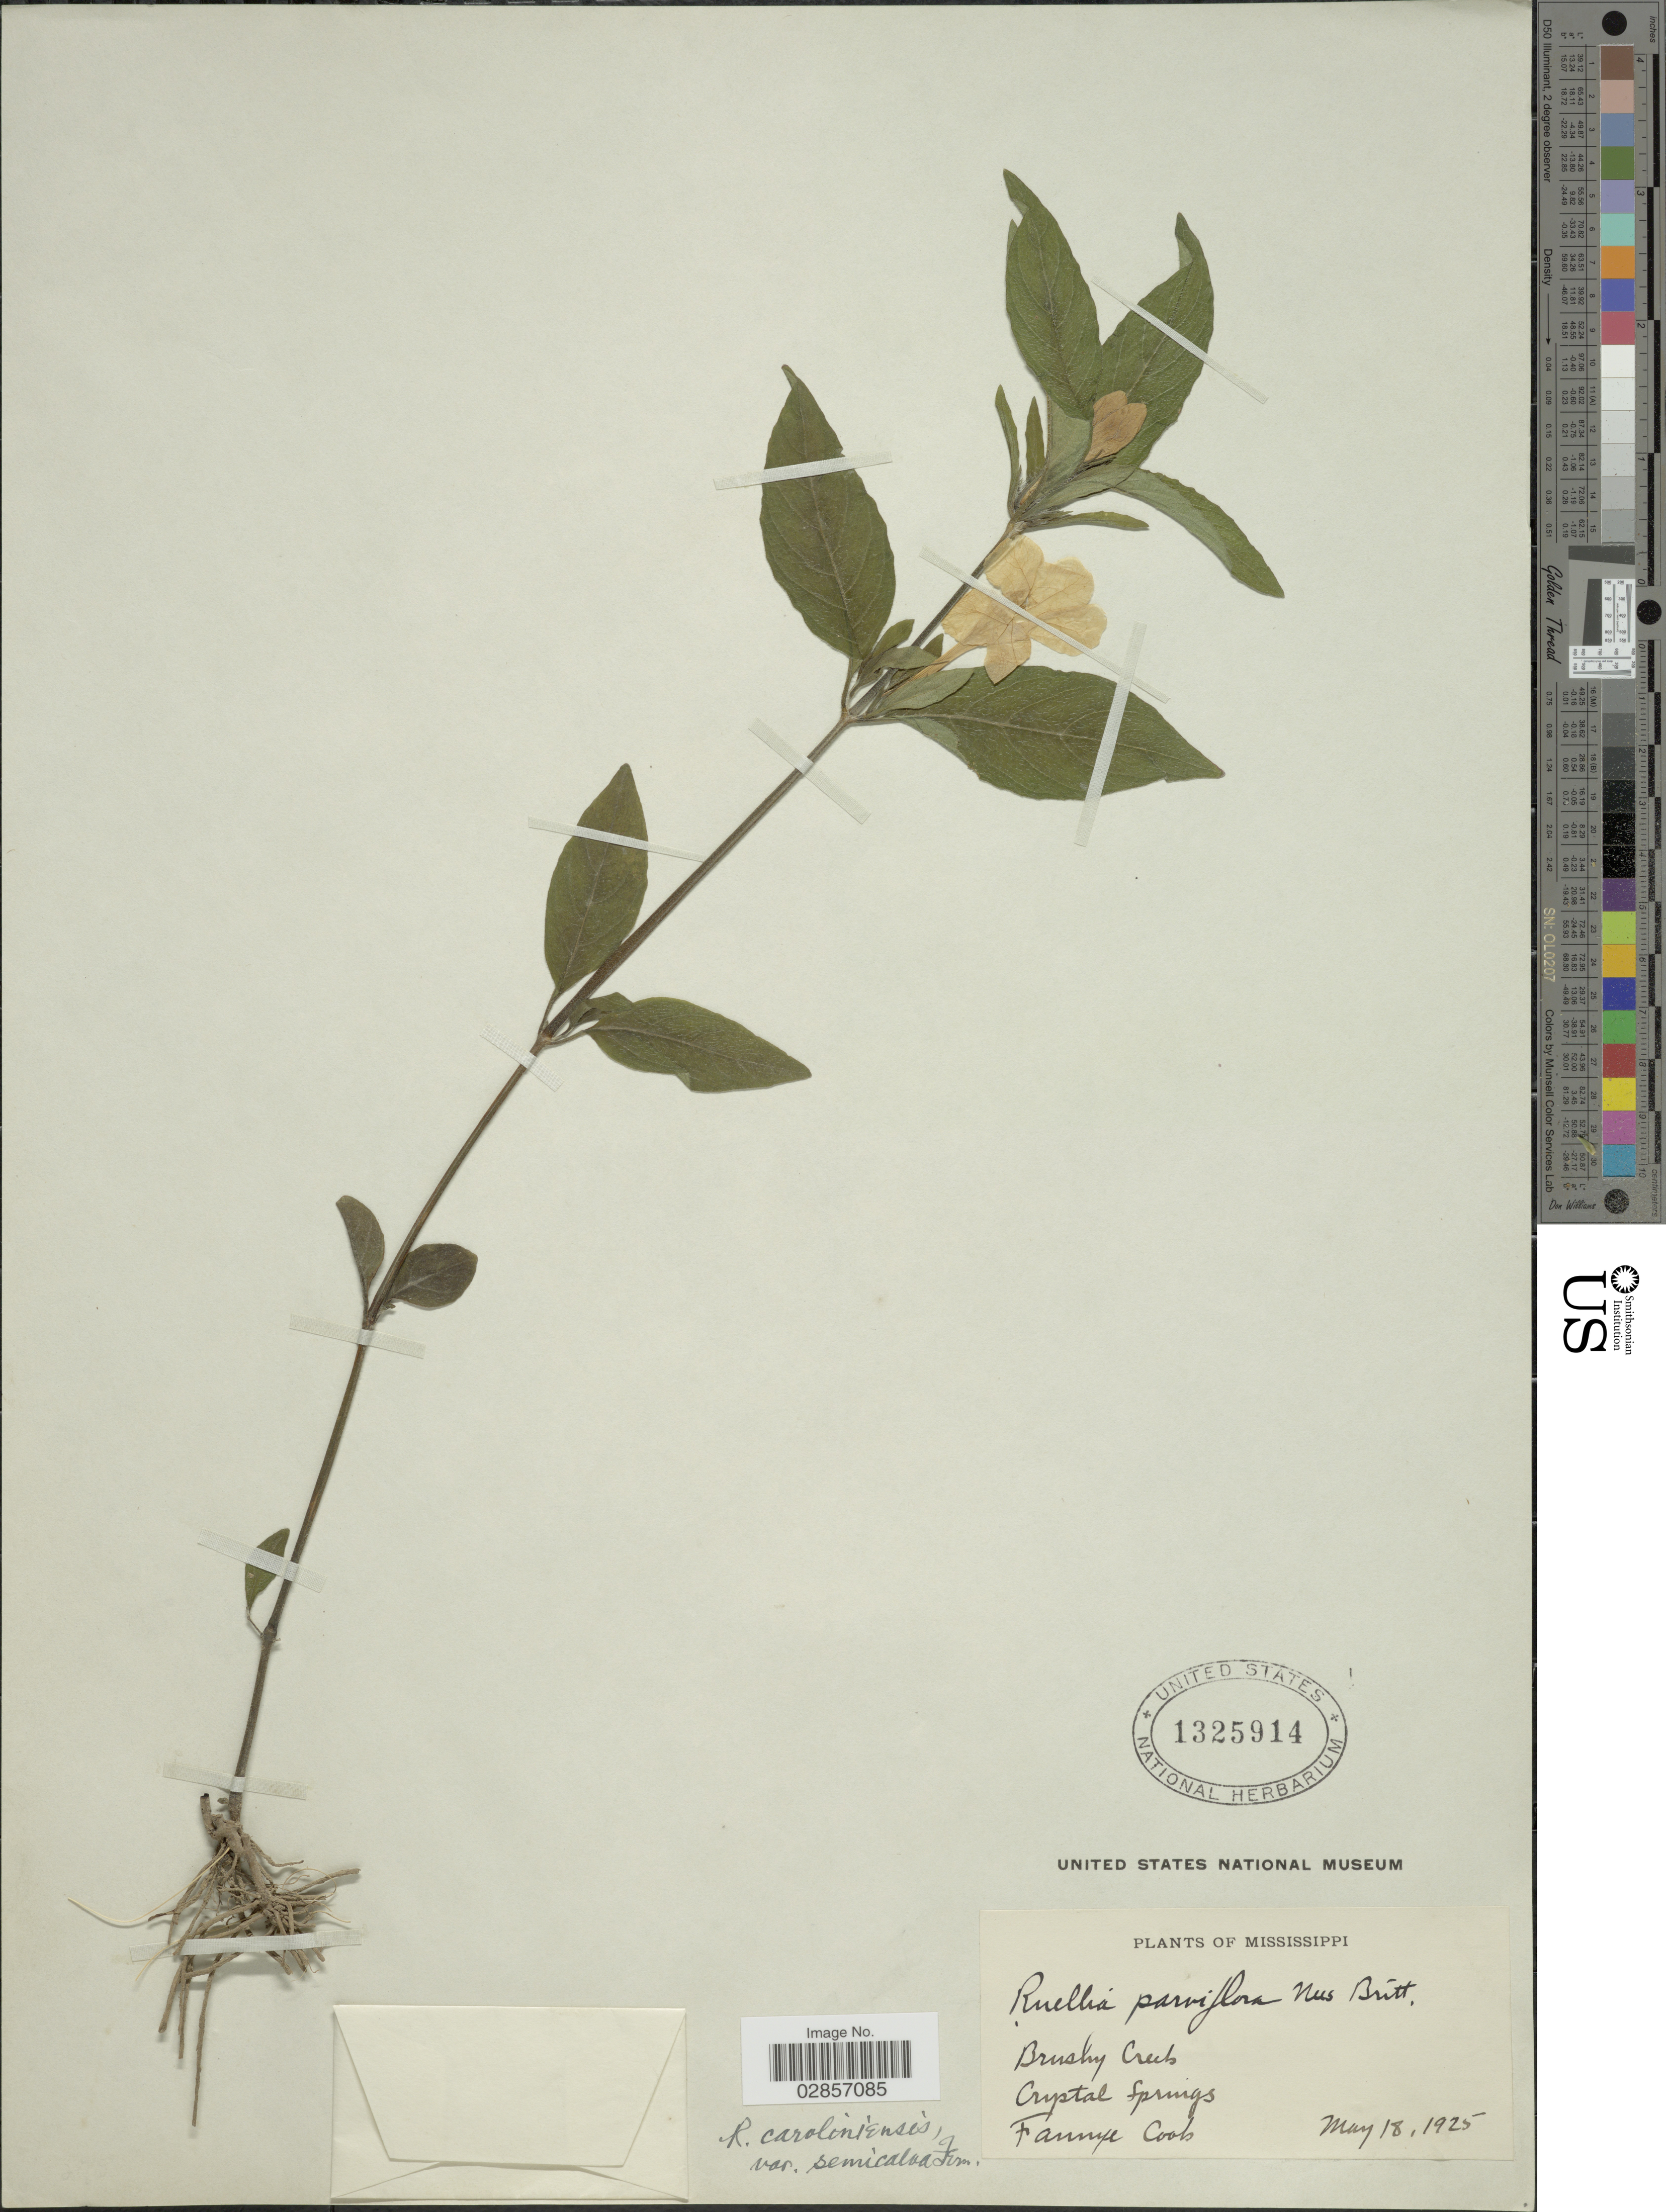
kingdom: Plantae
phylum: Tracheophyta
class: Magnoliopsida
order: Lamiales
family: Acanthaceae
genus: Ruellia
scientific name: Ruellia caroliniensis var. semicalva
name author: Fernald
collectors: F. Coob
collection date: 1925-05-18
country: United States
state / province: Mississippi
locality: Brushy Creek. Crystal Springs.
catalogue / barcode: US 1325914